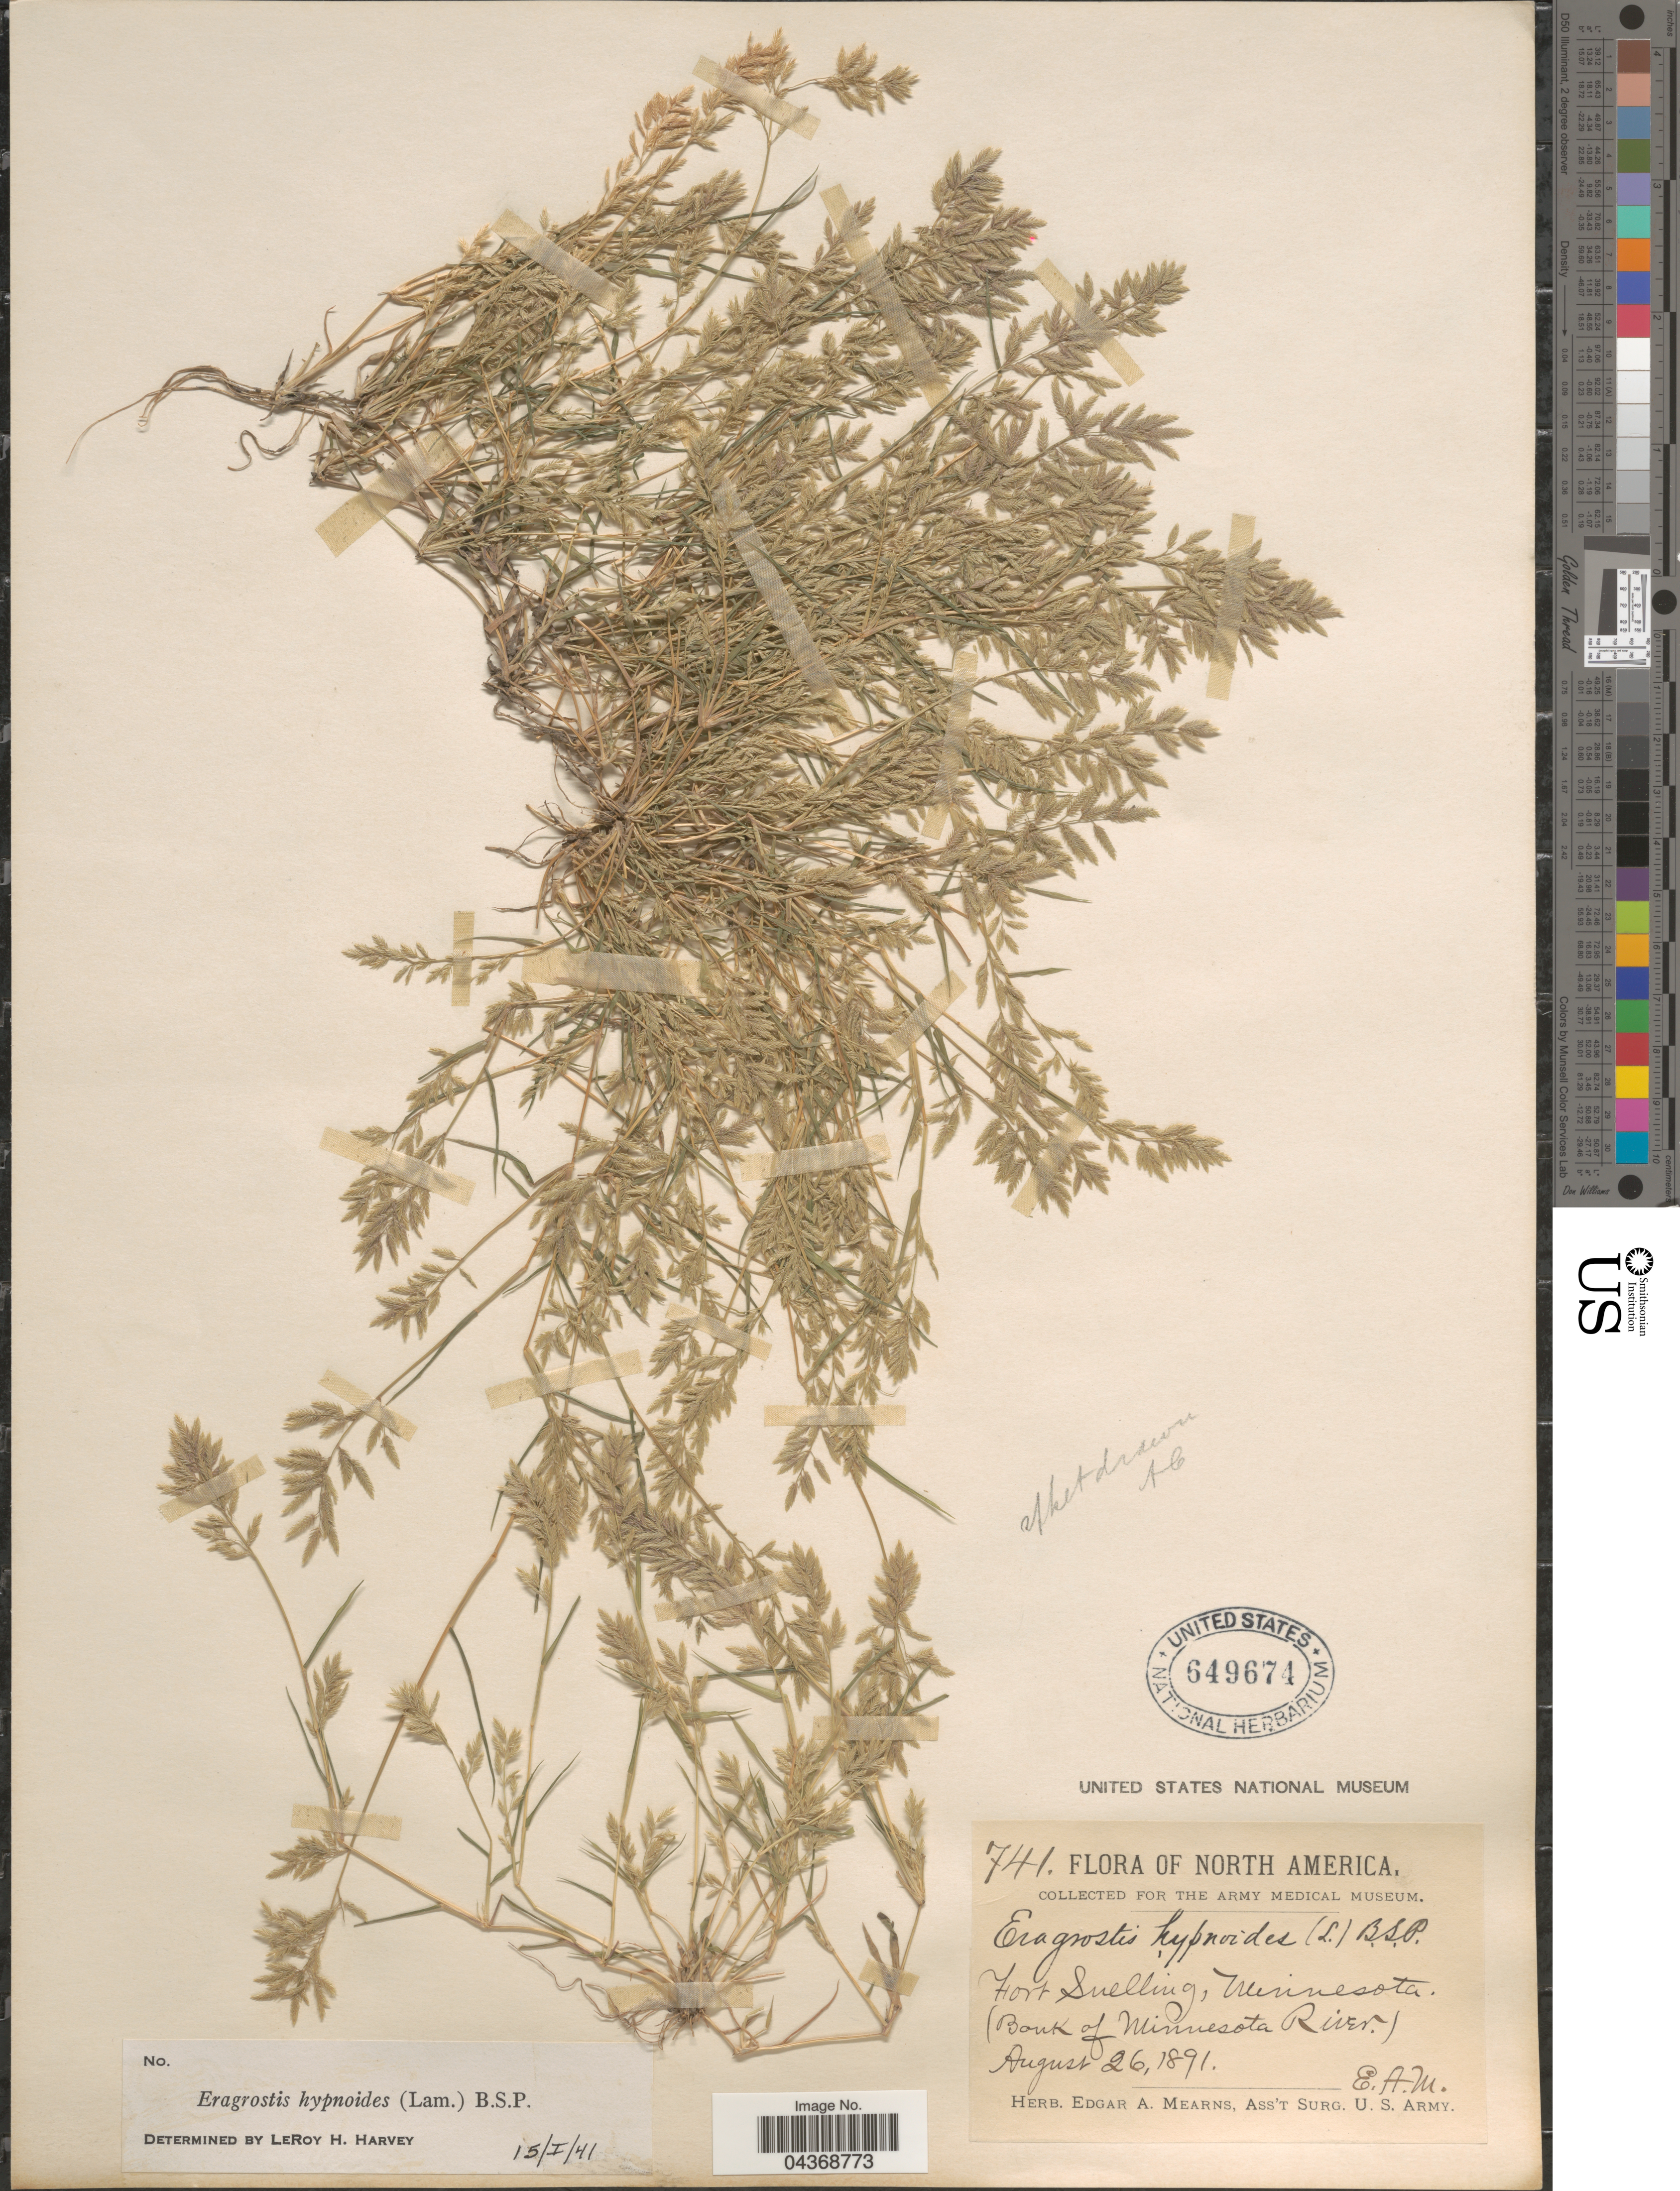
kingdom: Plantae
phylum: Tracheophyta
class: Liliopsida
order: Poales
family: Poaceae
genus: Eragrostis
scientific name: Eragrostis hypnoides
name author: (Lam.) Britton, Stearns & Poggenb.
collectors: E. A. Mearns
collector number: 741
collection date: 1891-08-26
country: United States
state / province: Minnesota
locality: Fort Snelling. (Bank of Minnesota River.).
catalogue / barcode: US 649674